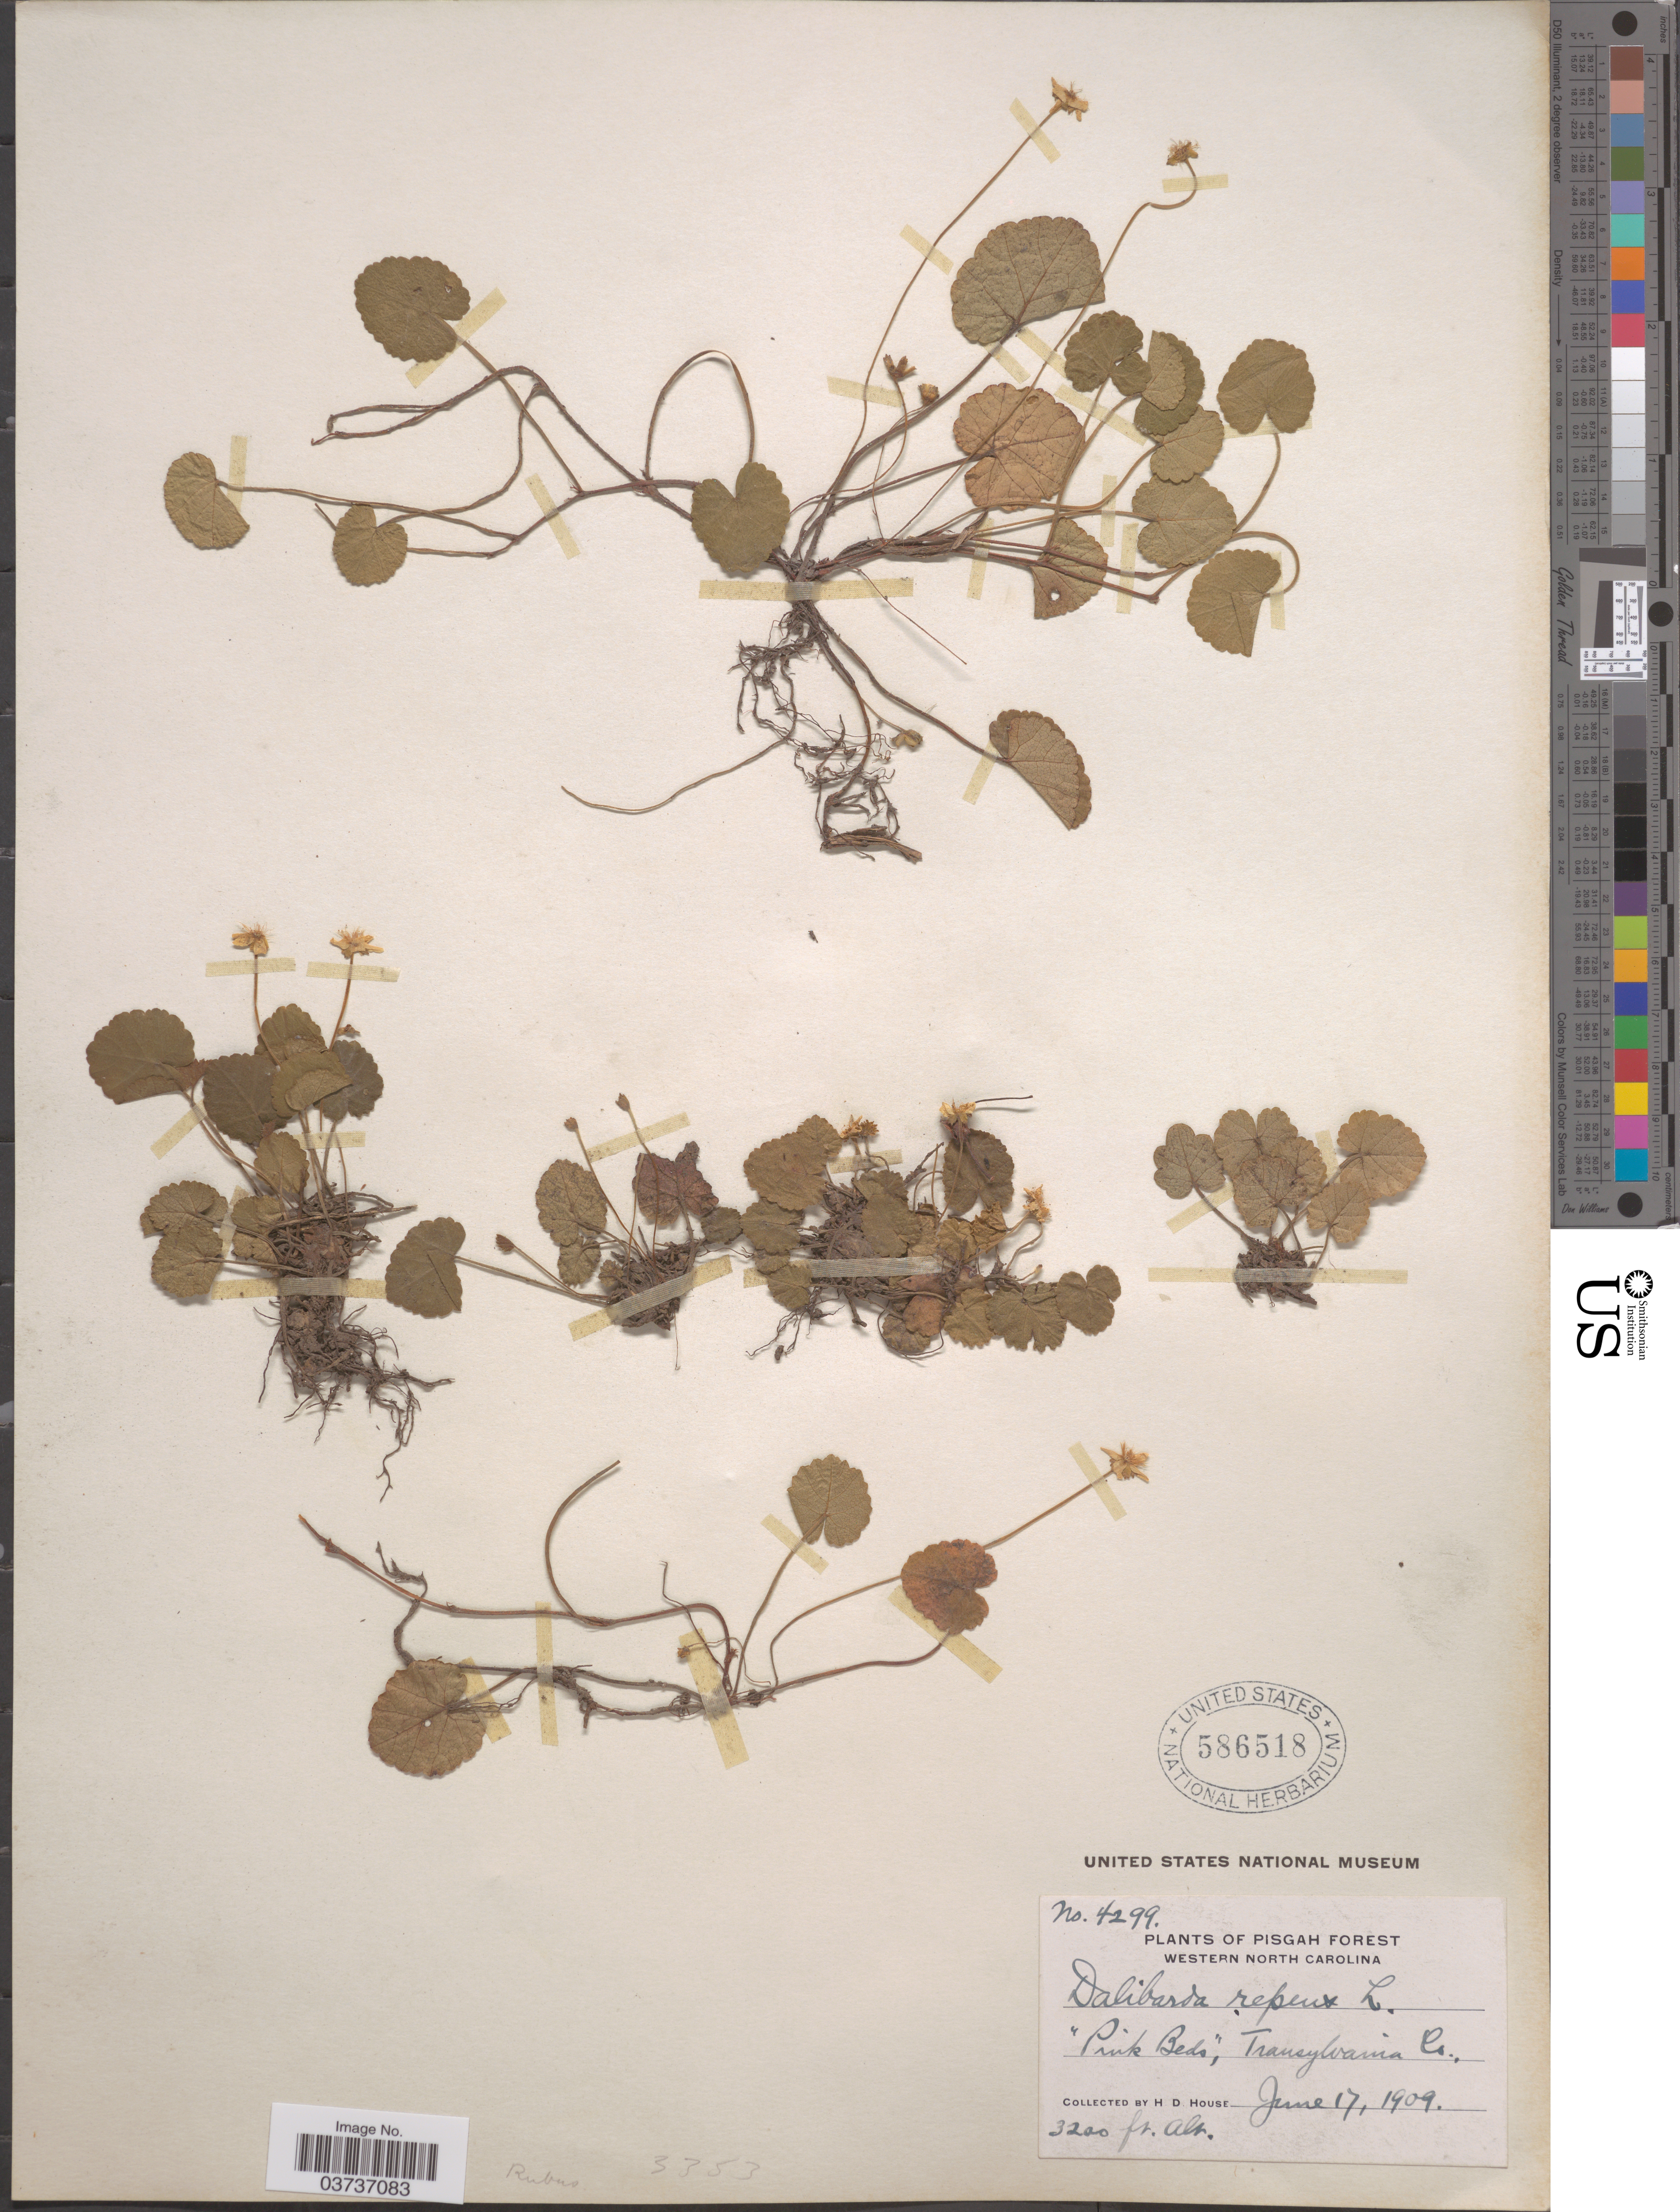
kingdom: Plantae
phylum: Tracheophyta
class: Magnoliopsida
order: Rosales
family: Rosaceae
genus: Dalibarda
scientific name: Dalibarda repens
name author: L.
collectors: H. D. House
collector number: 4299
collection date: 1909-06-17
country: United States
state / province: North Carolina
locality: Pisgah Forest. Western North Carolina. "Pink Beds", Transylvania Co.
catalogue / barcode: US 586518